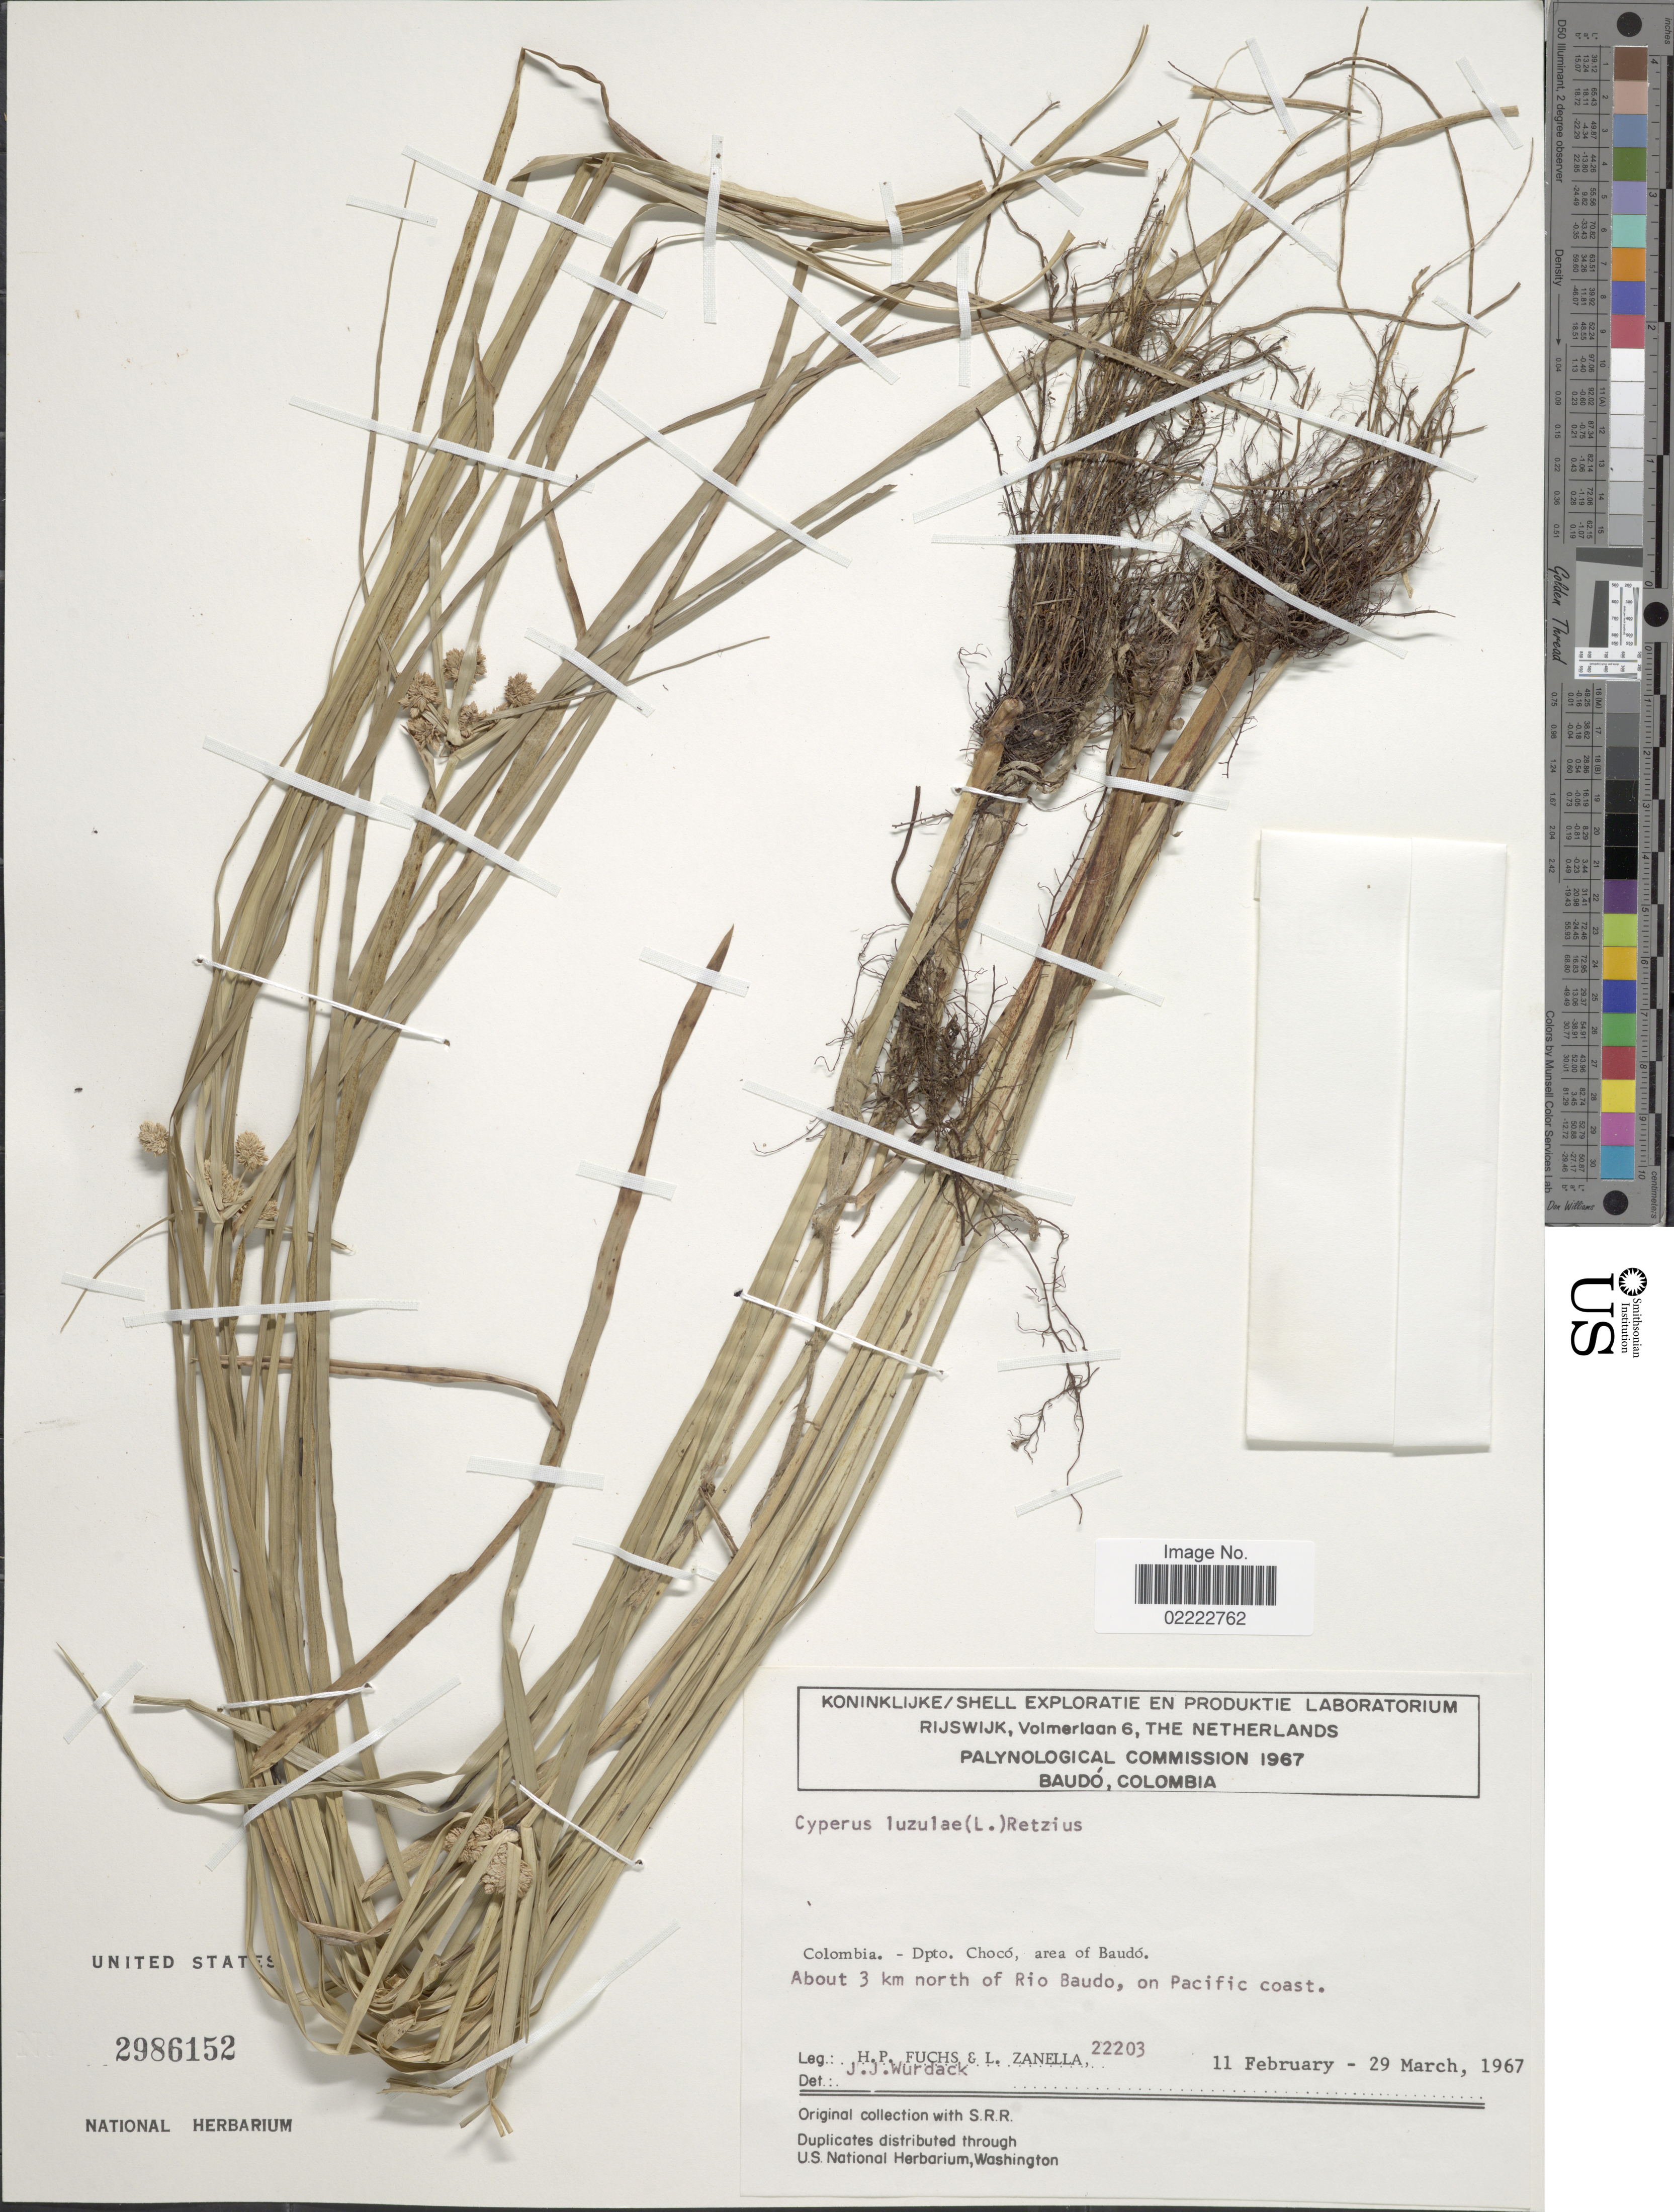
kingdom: Plantae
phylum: Tracheophyta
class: Liliopsida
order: Poales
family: Cyperaceae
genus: Cyperus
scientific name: Cyperus luzulae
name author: (L.) Rottb. ex Retz.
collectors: H. P. Fuchs & L. Zanella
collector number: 22203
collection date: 1967-02-11/1967-03-29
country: Colombia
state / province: Chocó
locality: Dpto. Chocó, area of Baudó. About 3 km north of Rio Baudo, on Pacific coast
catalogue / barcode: US 2986152